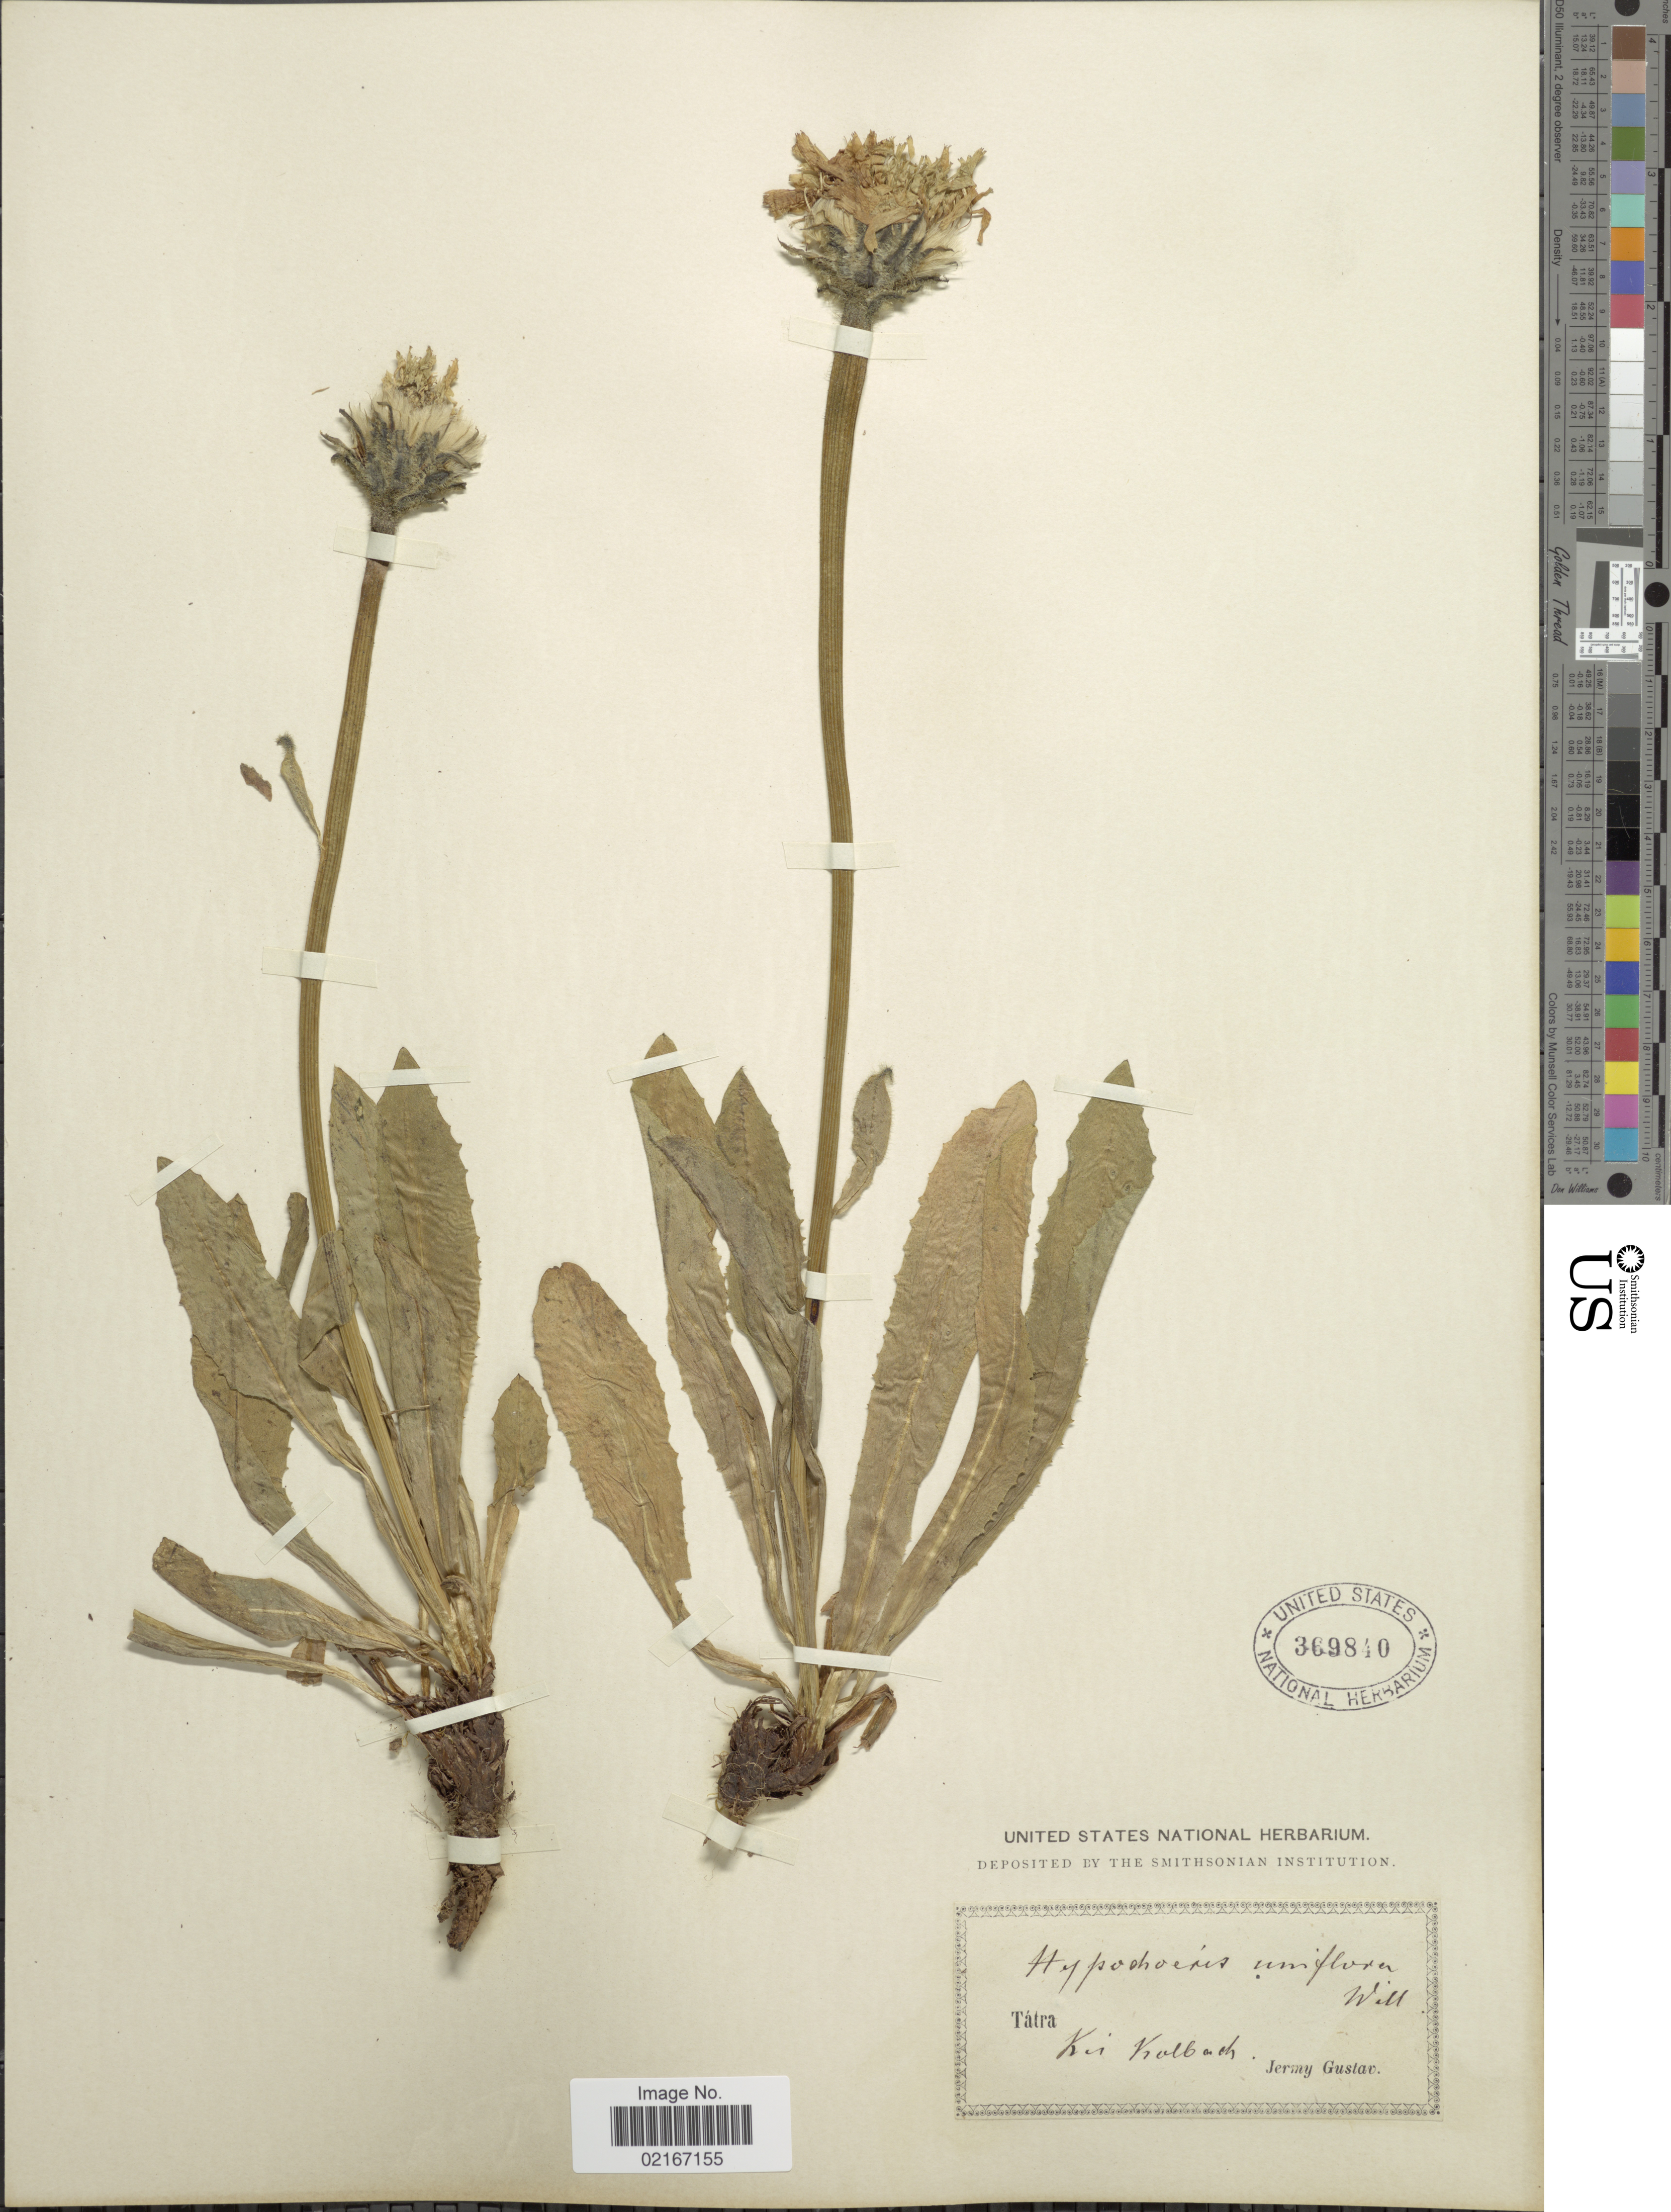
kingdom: Plantae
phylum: Tracheophyta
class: Magnoliopsida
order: Asterales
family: Asteraceae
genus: Hypochaeris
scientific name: Hypochaeris uniflora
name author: Vill.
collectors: J. Gustav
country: Slovakia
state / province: Žilinský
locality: Tatra, Ki Kiolbach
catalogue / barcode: US 369840